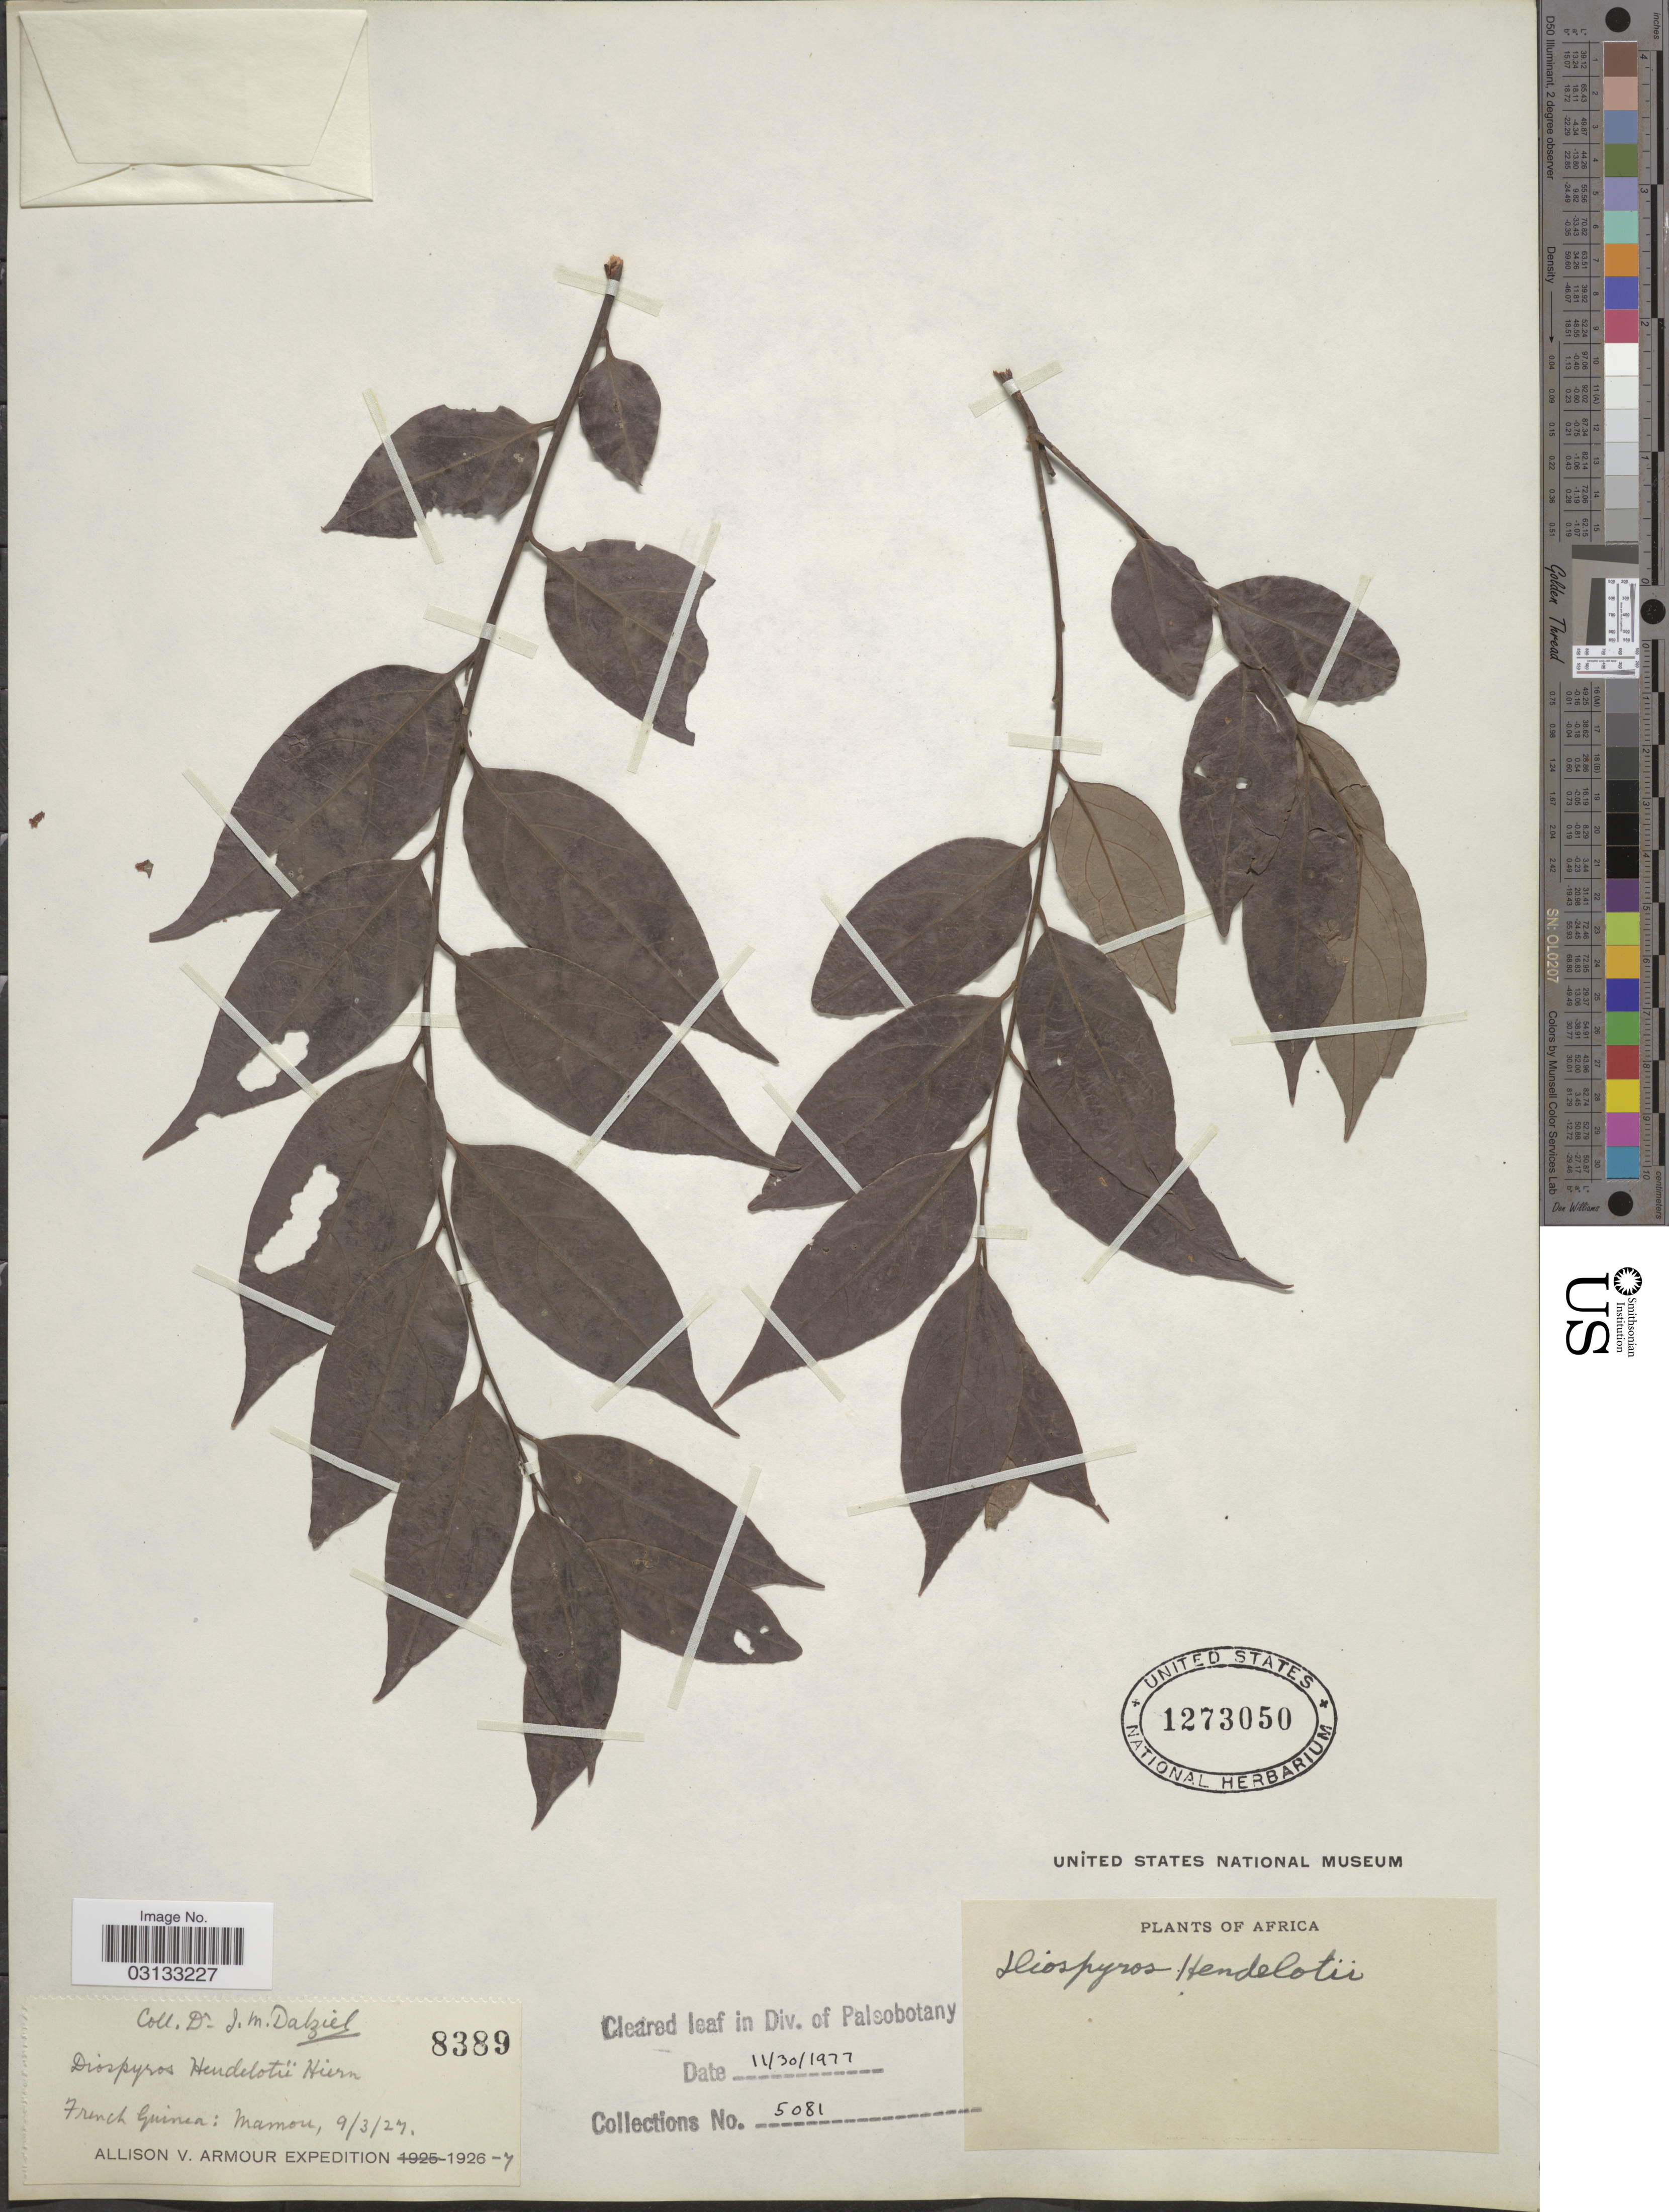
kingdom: Plantae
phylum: Tracheophyta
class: Magnoliopsida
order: Ericales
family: Ebenaceae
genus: Diospyros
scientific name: Diospyros heudelotii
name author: Hiern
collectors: J. Dalziel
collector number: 8389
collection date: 1927-03-09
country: Guinea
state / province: Mamou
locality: French Guinea: Mamou.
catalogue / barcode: US 1273050